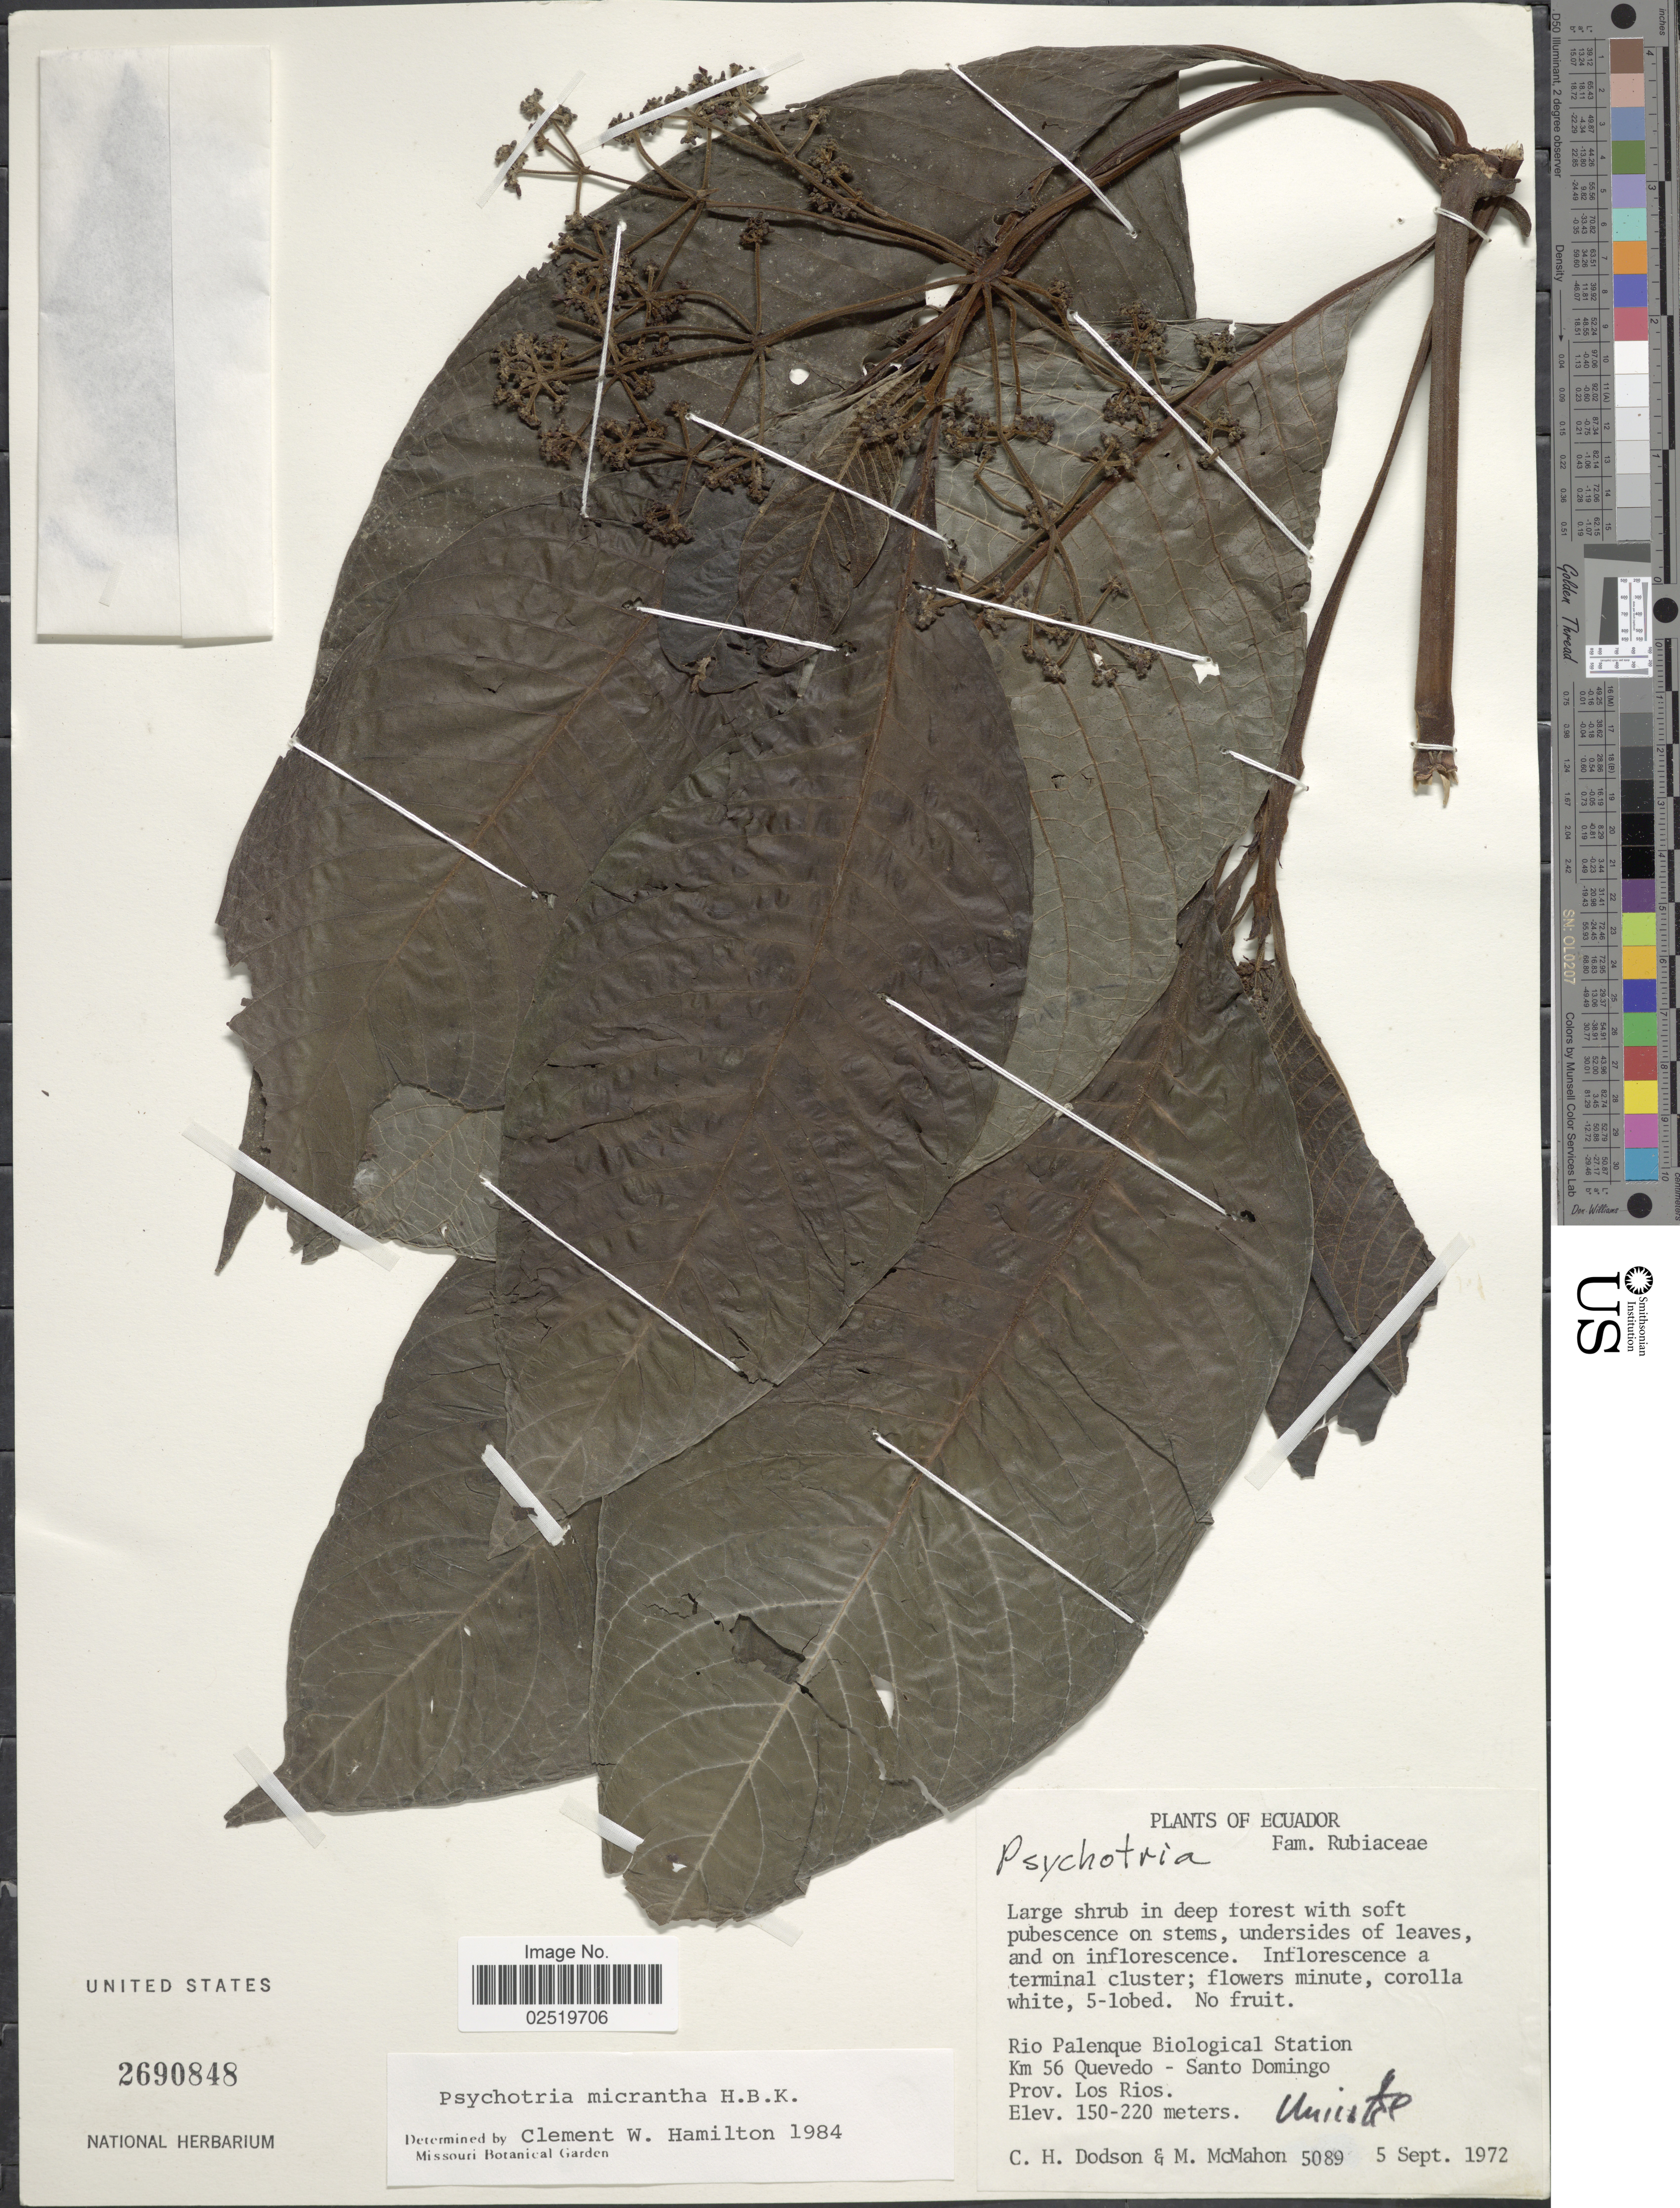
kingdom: Plantae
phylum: Tracheophyta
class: Magnoliopsida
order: Gentianales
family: Rubiaceae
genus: Psychotria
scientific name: Psychotria micrantha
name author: Kunth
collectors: C. H. Dodson & M. McMahon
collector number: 5089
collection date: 1972-09-05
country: Ecuador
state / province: Los Ríos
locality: Rio Palenque Biological Station, Km 56 Quevedo-Santo Domingo.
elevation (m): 150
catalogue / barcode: US 2690848